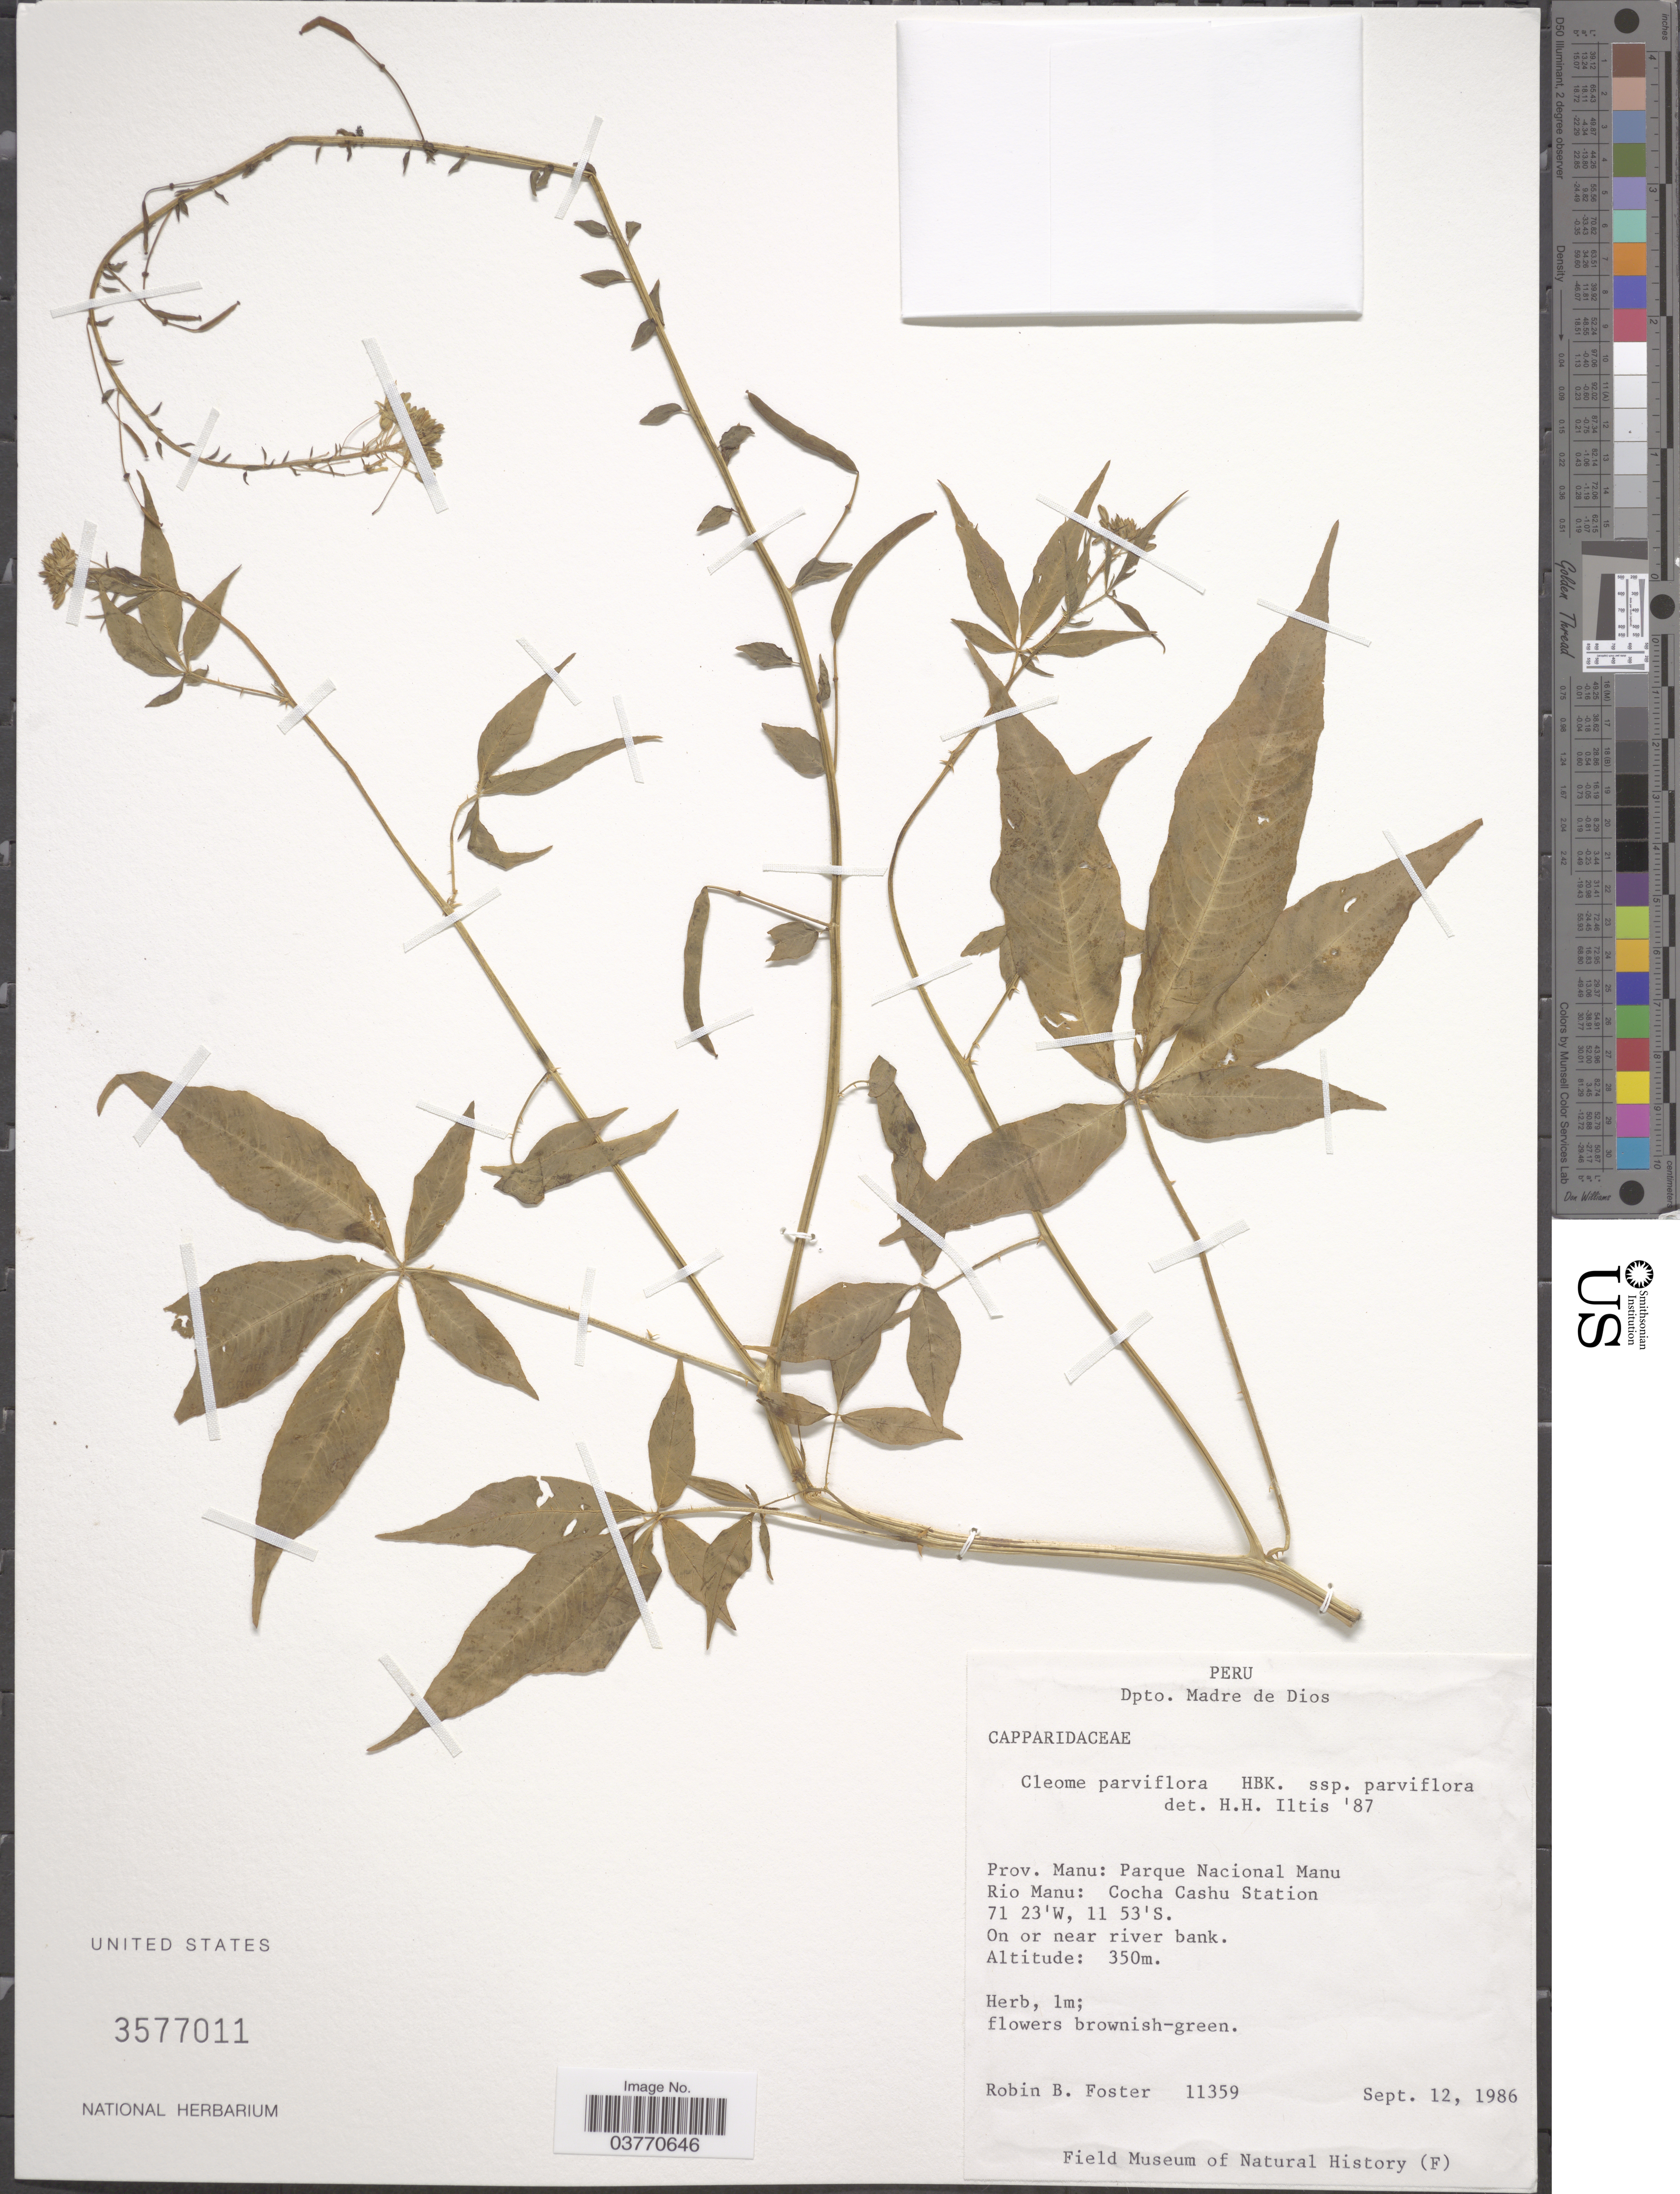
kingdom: Plantae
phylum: Tracheophyta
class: Magnoliopsida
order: Brassicales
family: Cleomaceae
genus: Tarenaya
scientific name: Tarenaya parviflora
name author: (Kunth) Iltis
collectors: R. B. Foster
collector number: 11359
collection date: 1986-09-12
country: Peru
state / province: Madre de Dios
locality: Dpto. Madre de Dios. Prov. Manu: Parque National Manu. Rio Manu: Cocha Cashu Station. On or near river bank.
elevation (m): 350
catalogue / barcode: US 3577011